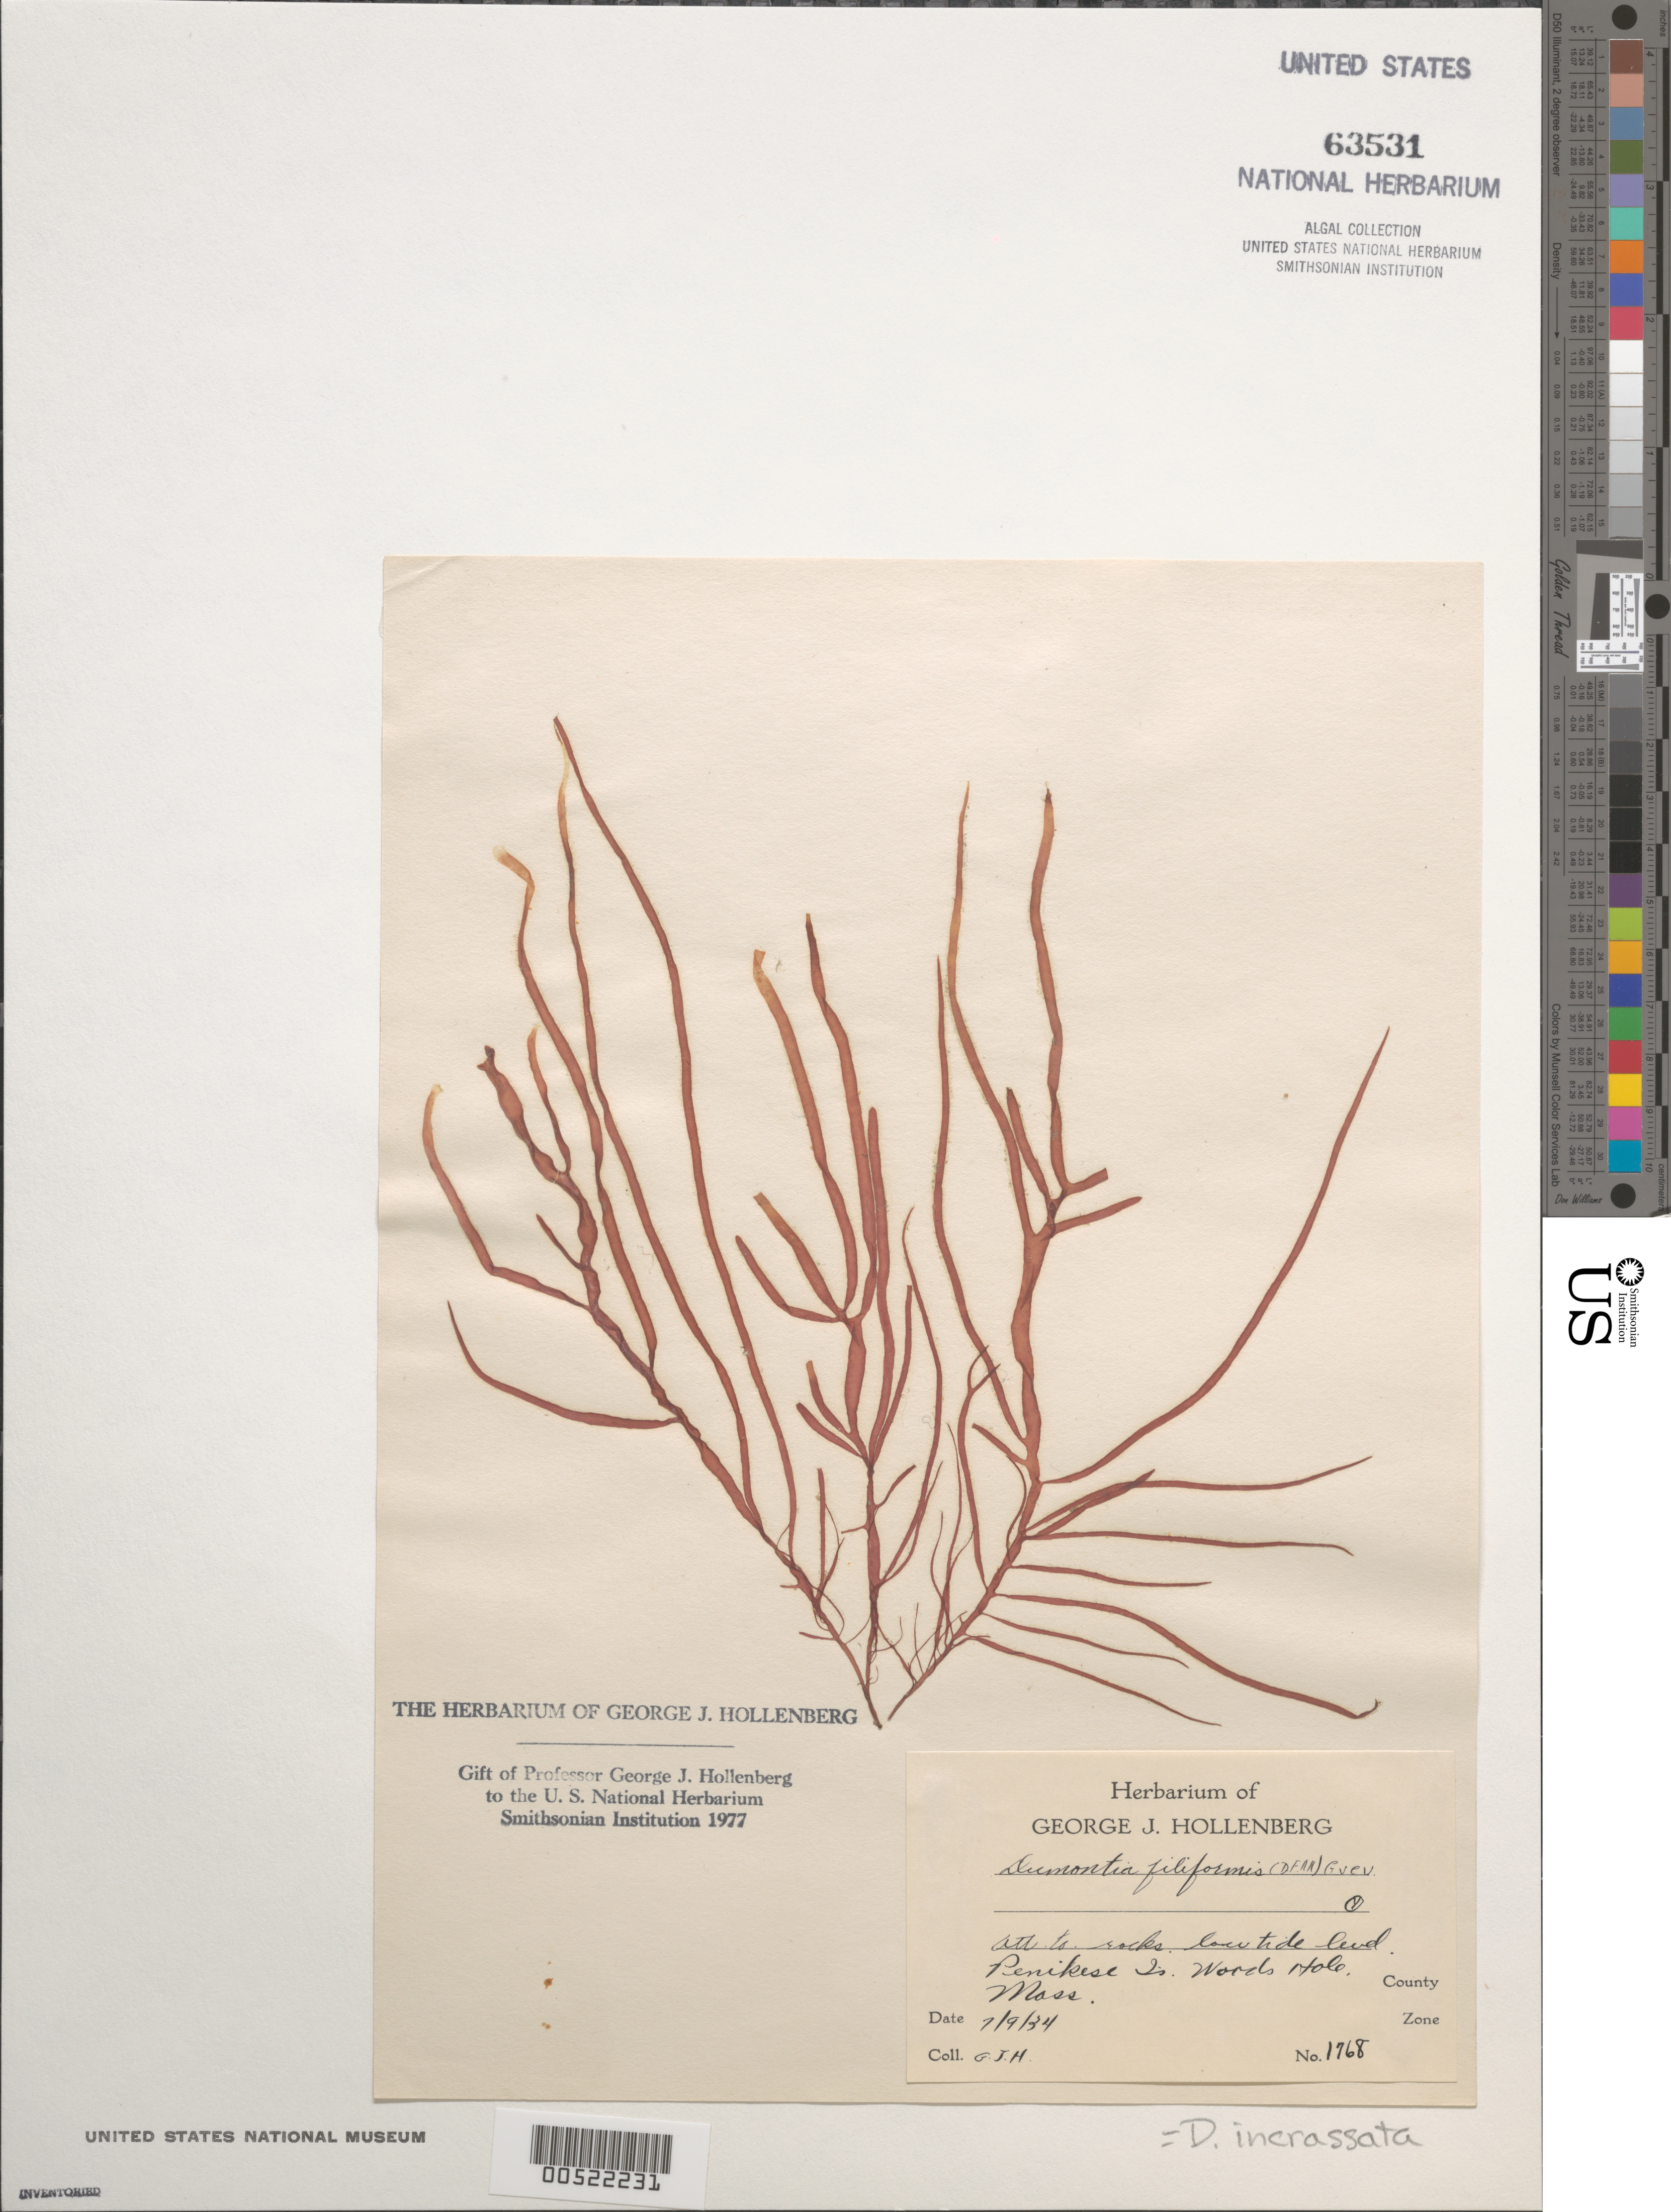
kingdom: Plantae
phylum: Rhodophyta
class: Florideophyceae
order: Gigartinales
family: Dumontiaceae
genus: Dumontia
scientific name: Dumontia contorta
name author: (S.G. Gmel.) Rupr.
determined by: Algae name updating Project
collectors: G. Hollenberg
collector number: GJH 1768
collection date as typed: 09 Jul 1934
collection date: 1934-07-09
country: United States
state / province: Massachusetts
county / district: Dukes County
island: Penikese Island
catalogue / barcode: US 63531